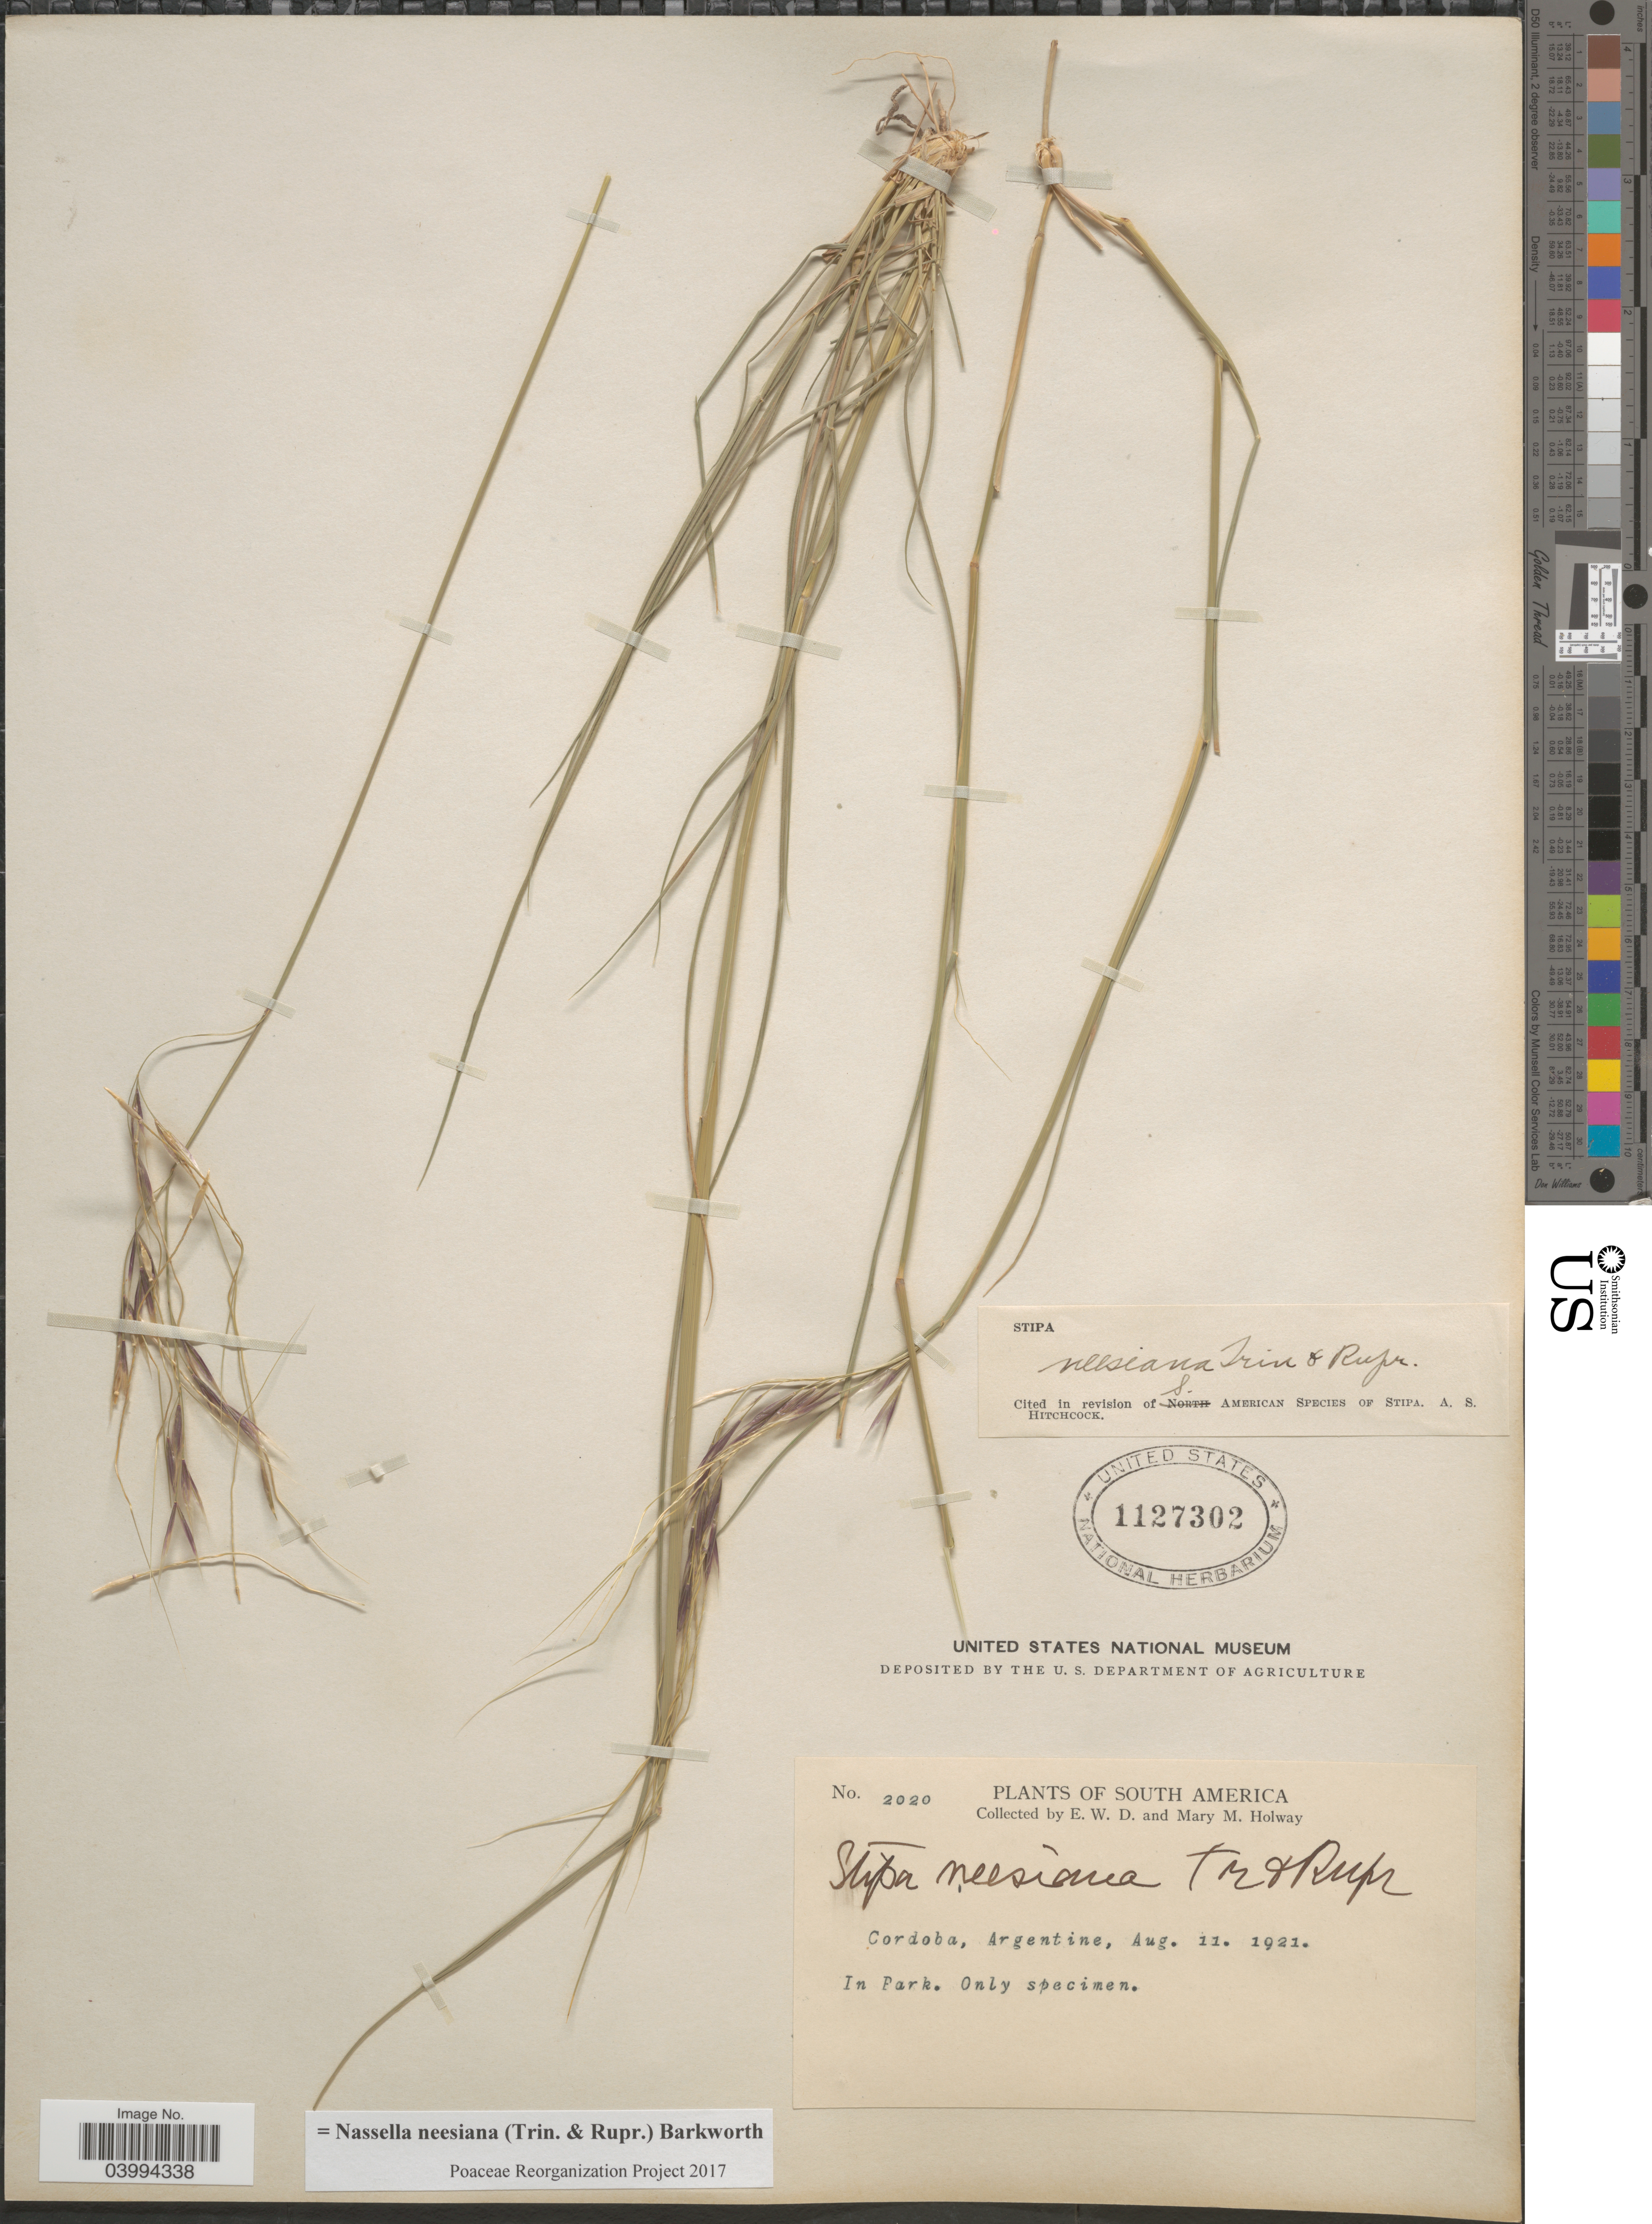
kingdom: Plantae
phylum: Tracheophyta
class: Liliopsida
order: Poales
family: Poaceae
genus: Nassella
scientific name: Nassella neesiana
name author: (Trin. & Rupr.) Barkworth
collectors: E. W. D. Holway & M. M. Holway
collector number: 2020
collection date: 1921-08-11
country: Argentina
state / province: Cordoba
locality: In Park.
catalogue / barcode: US 1127302